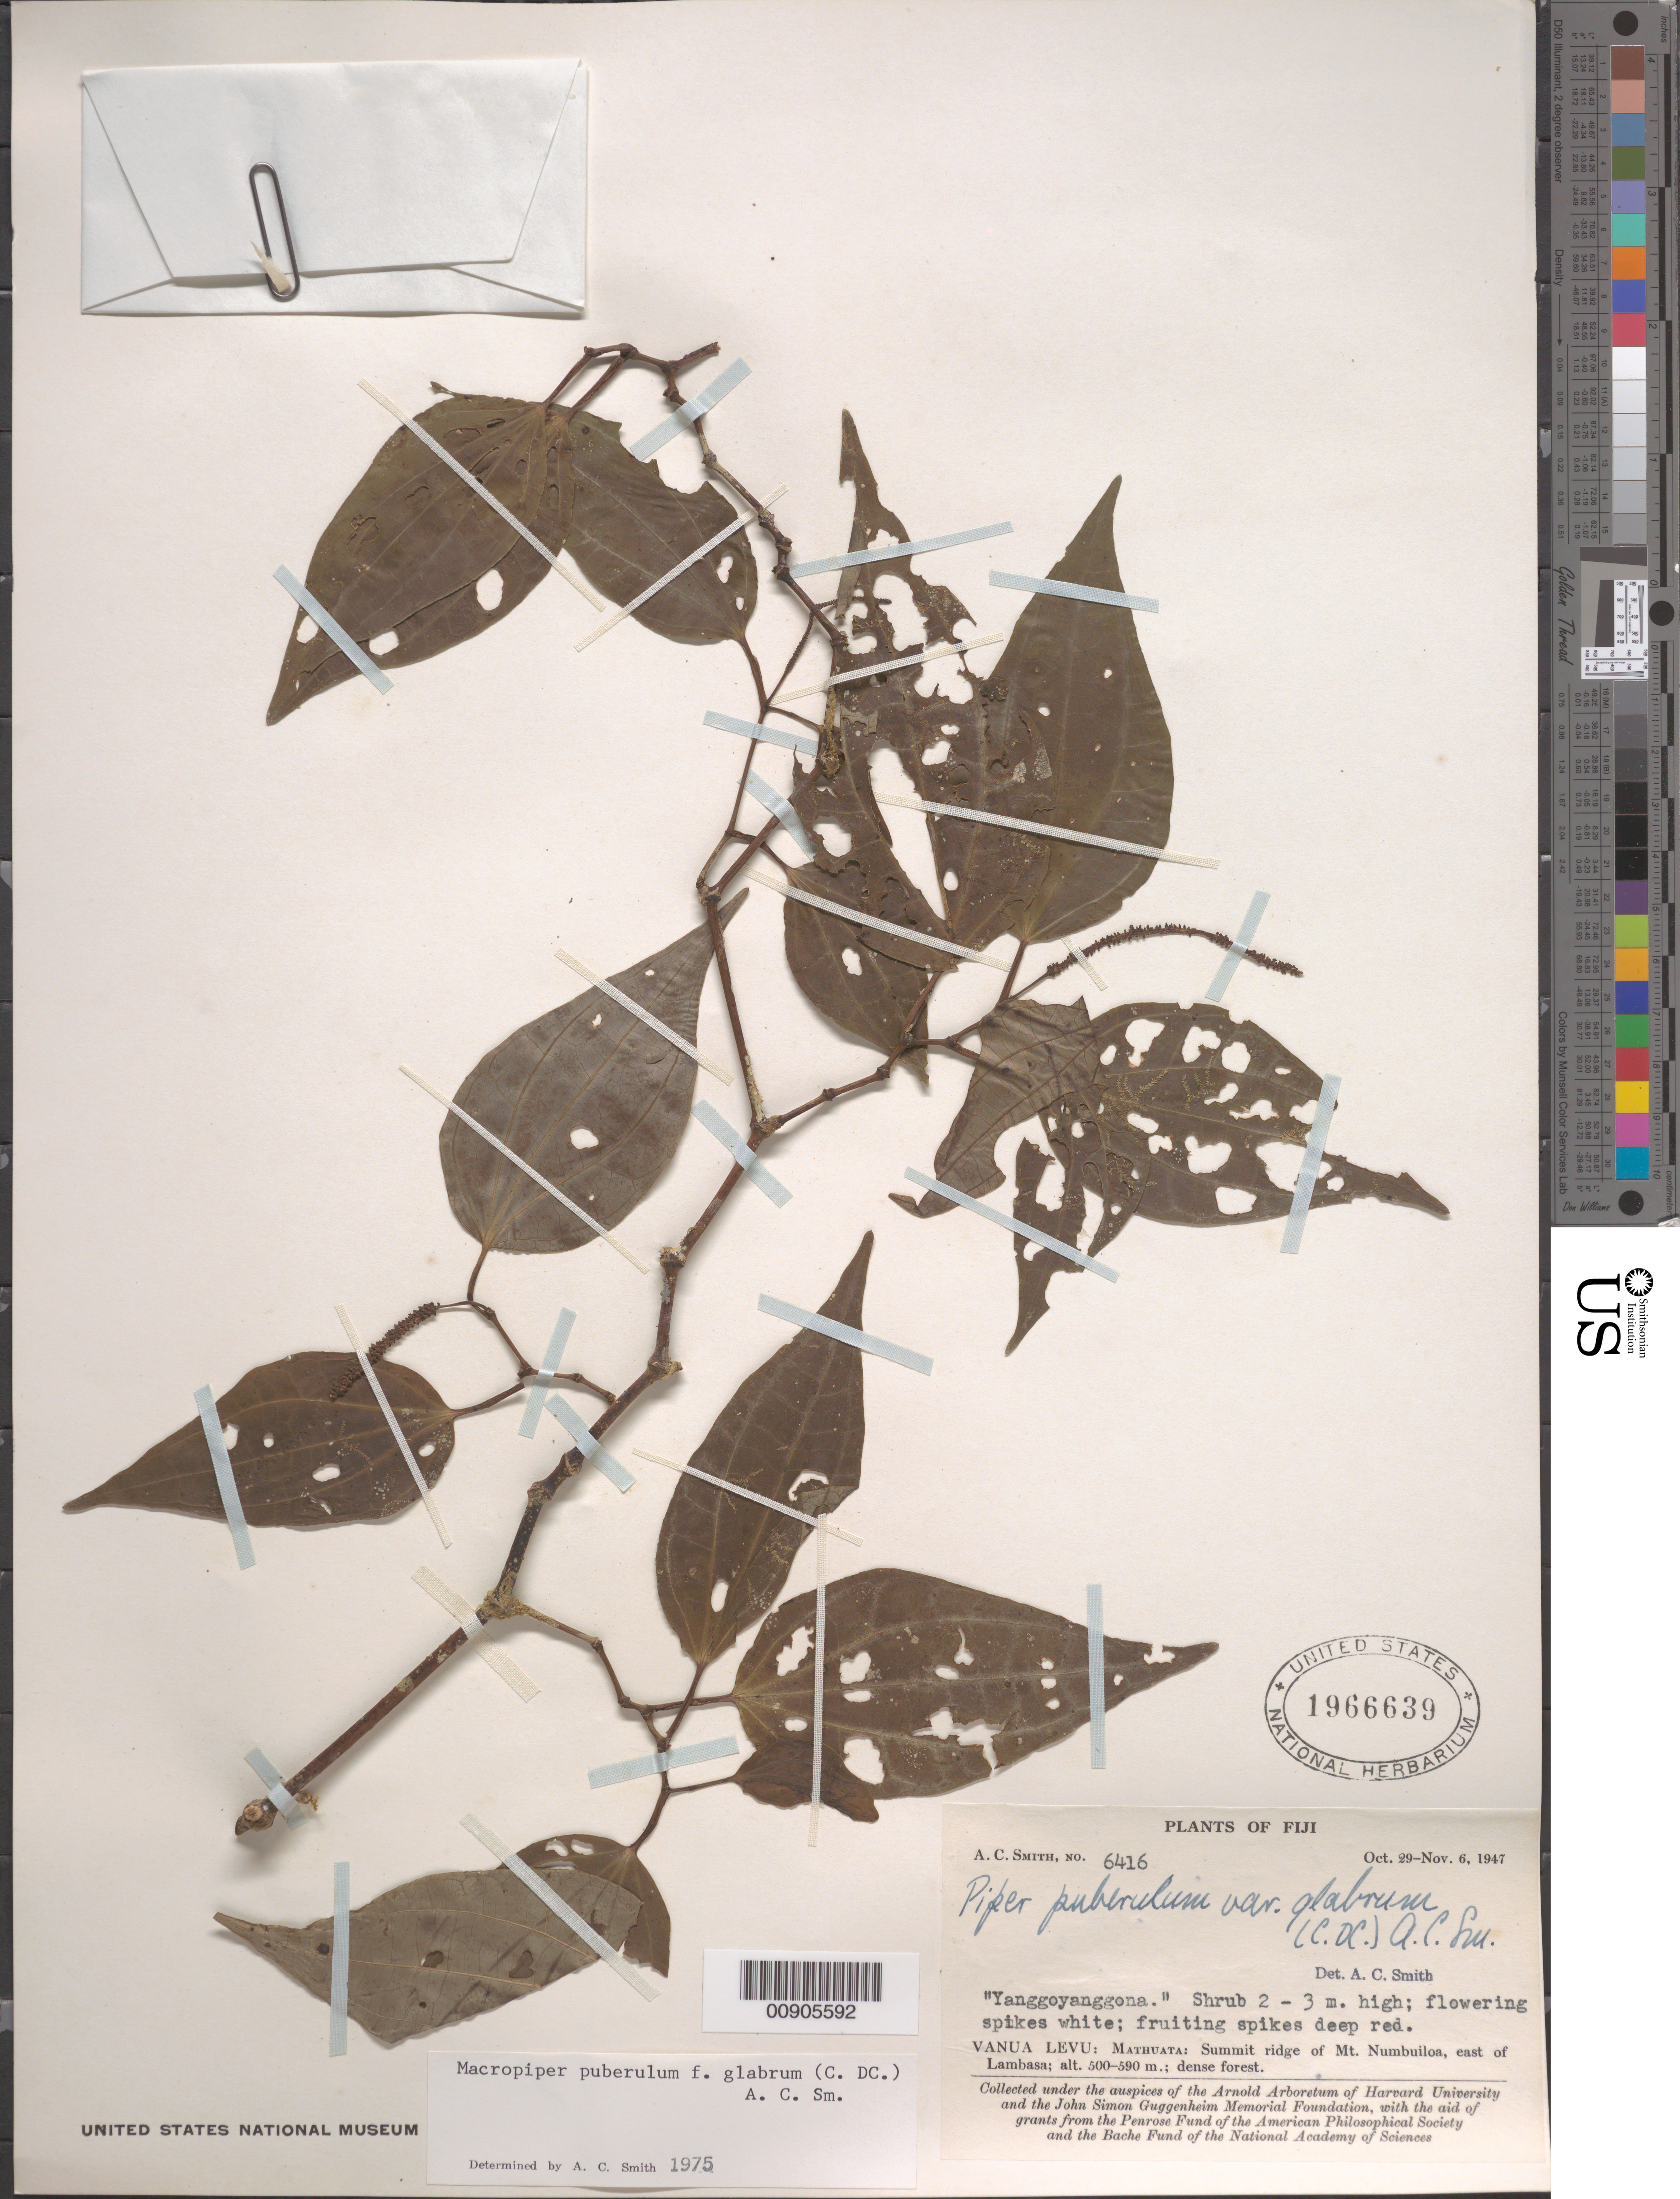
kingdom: Plantae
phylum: Tracheophyta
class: Magnoliopsida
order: Piperales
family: Piperaceae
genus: Piper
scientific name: Piper puberulum var. glabrum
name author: (C. DC.) C.A. Sm.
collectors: C. A. Smith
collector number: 6416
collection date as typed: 27 Oct 1947 to 10 Nov 1947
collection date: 1947-10-27/1947-11-10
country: Fiji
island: Macuata-i-wai [Mathuata-i-wai]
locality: Mathuata: Southern slopes of Mt. Numbuiloa, east of Lambasa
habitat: Dense forest.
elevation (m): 100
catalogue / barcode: US 1966639